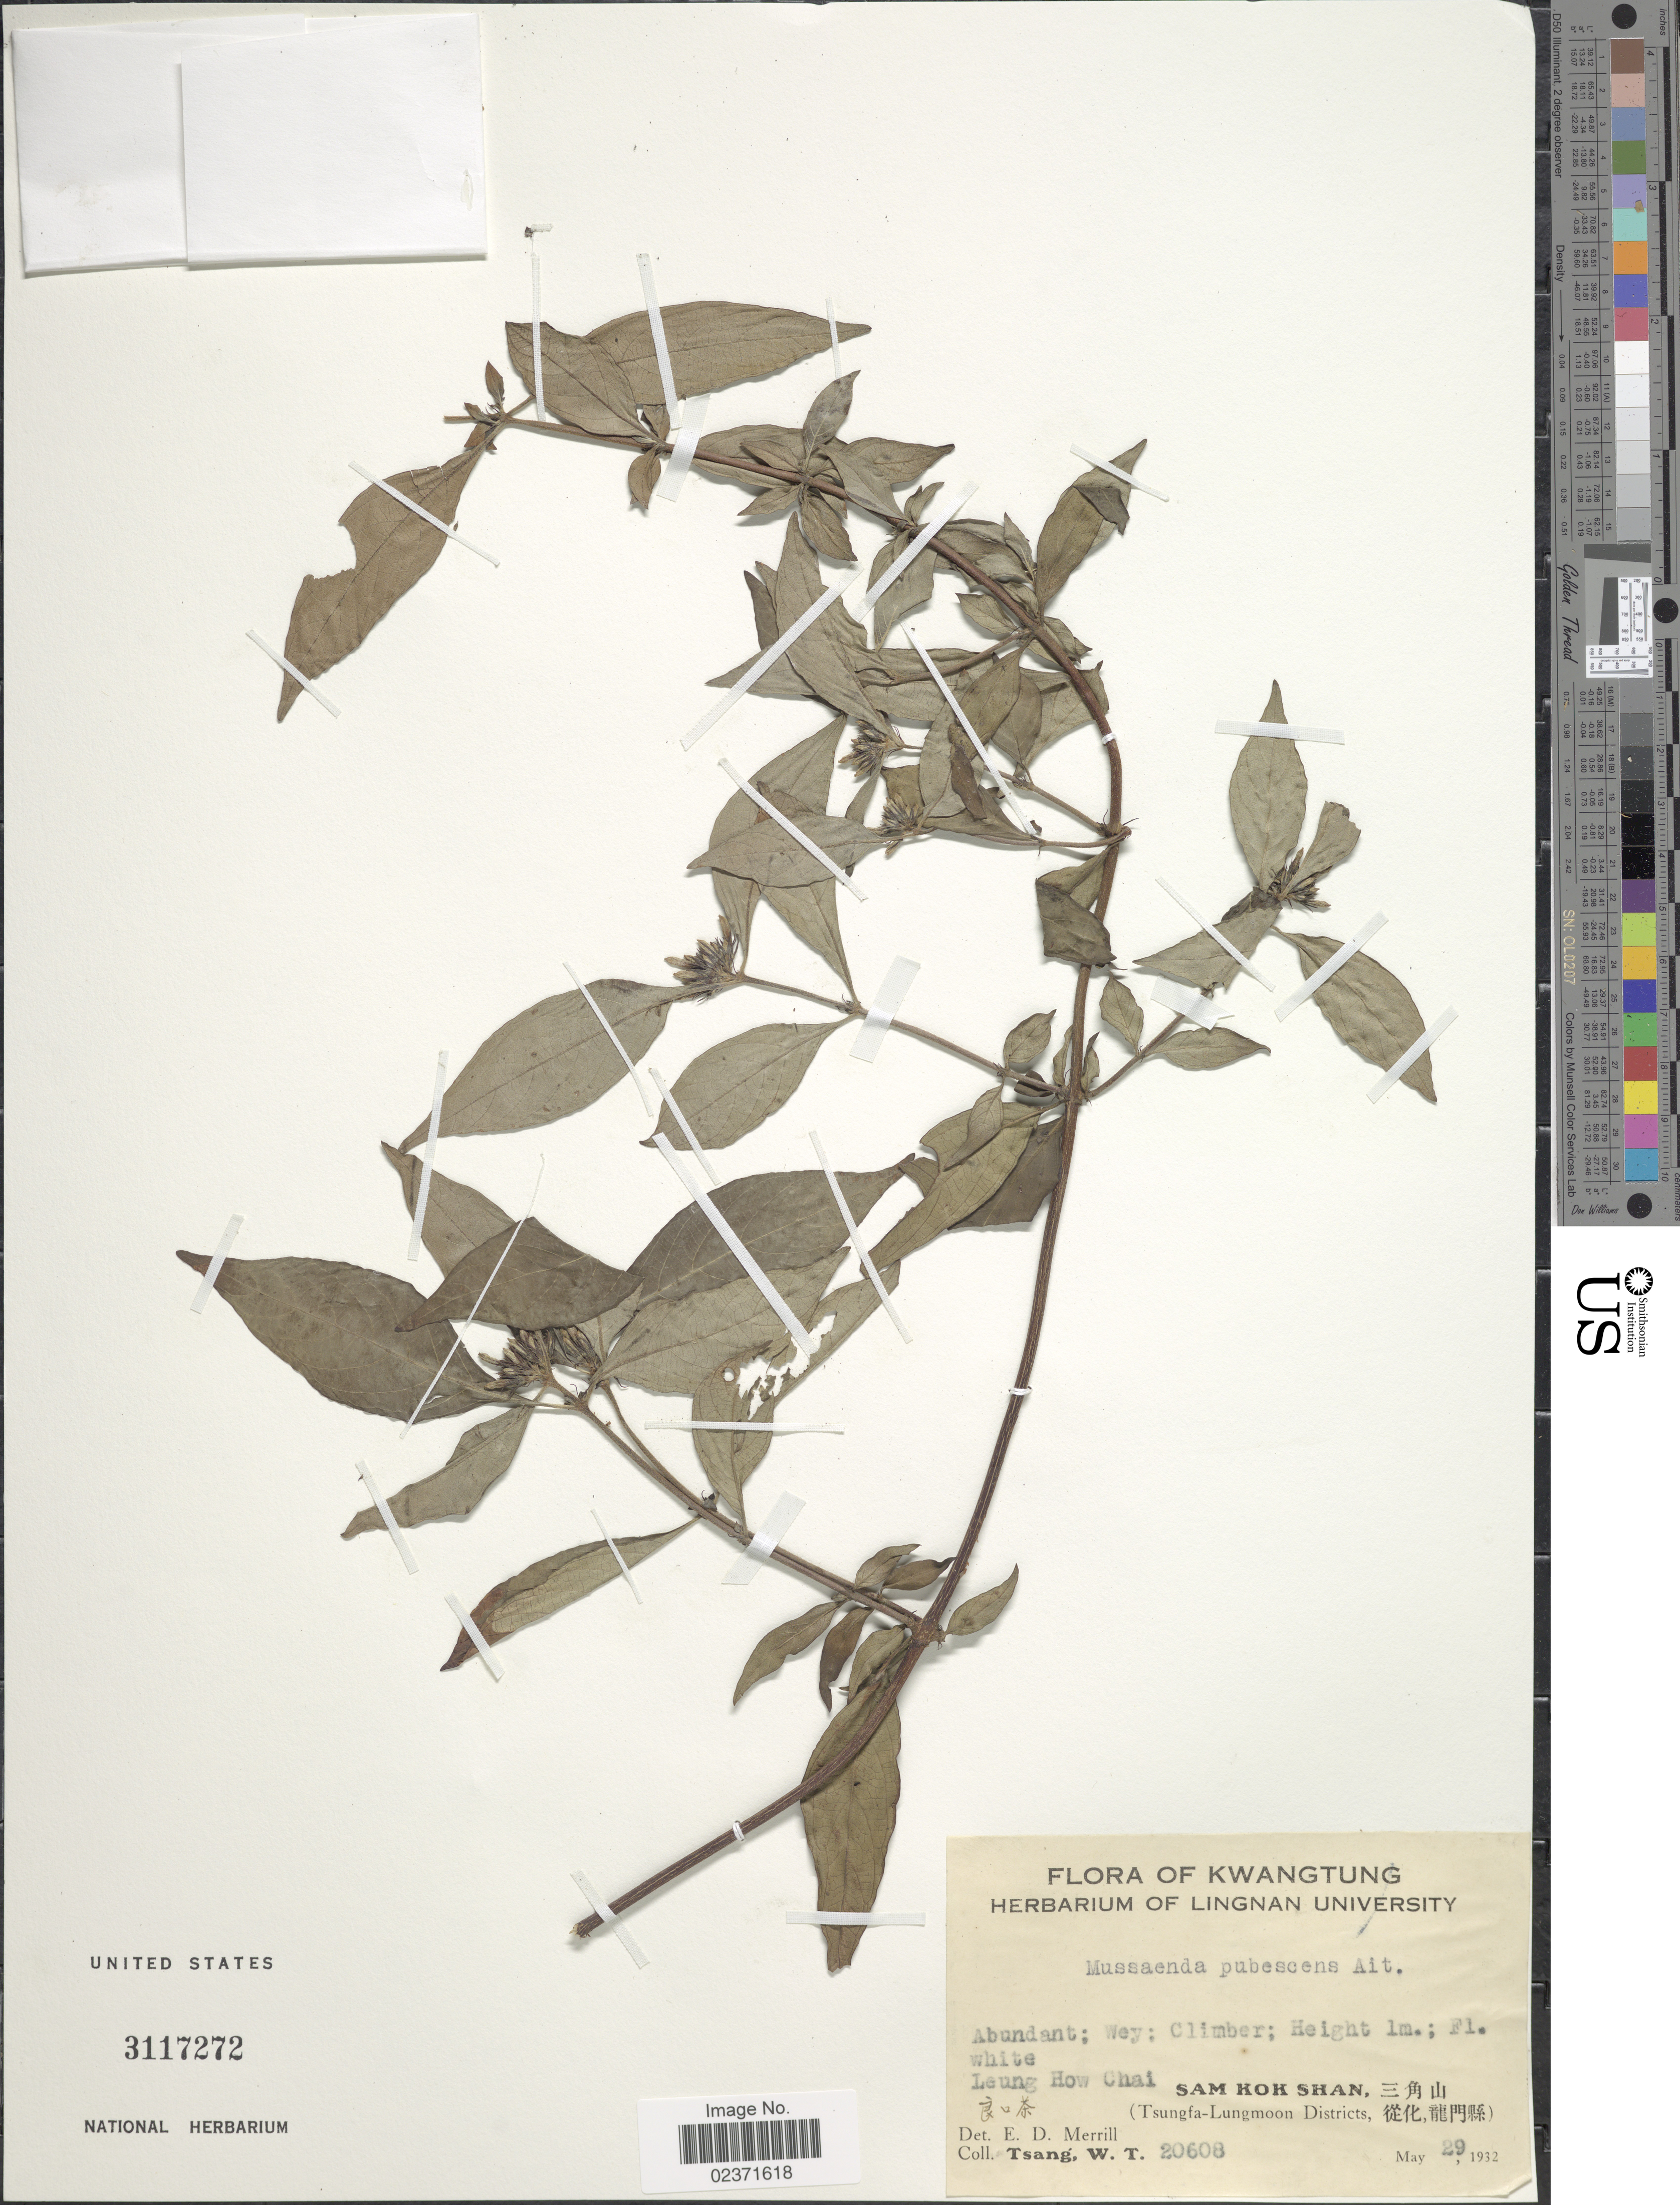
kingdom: Plantae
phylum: Tracheophyta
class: Magnoliopsida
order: Gentianales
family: Rubiaceae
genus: Mussaenda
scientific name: Mussaenda pubescens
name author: W.T. Aiton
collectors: W. T. Tsang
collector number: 20608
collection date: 1932-05-29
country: China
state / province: Guangdong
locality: Kwangtung. Leung How Chai. Sam Kok Shan. (Tsungfa-Lungmoon Districts)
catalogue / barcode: US 3117272